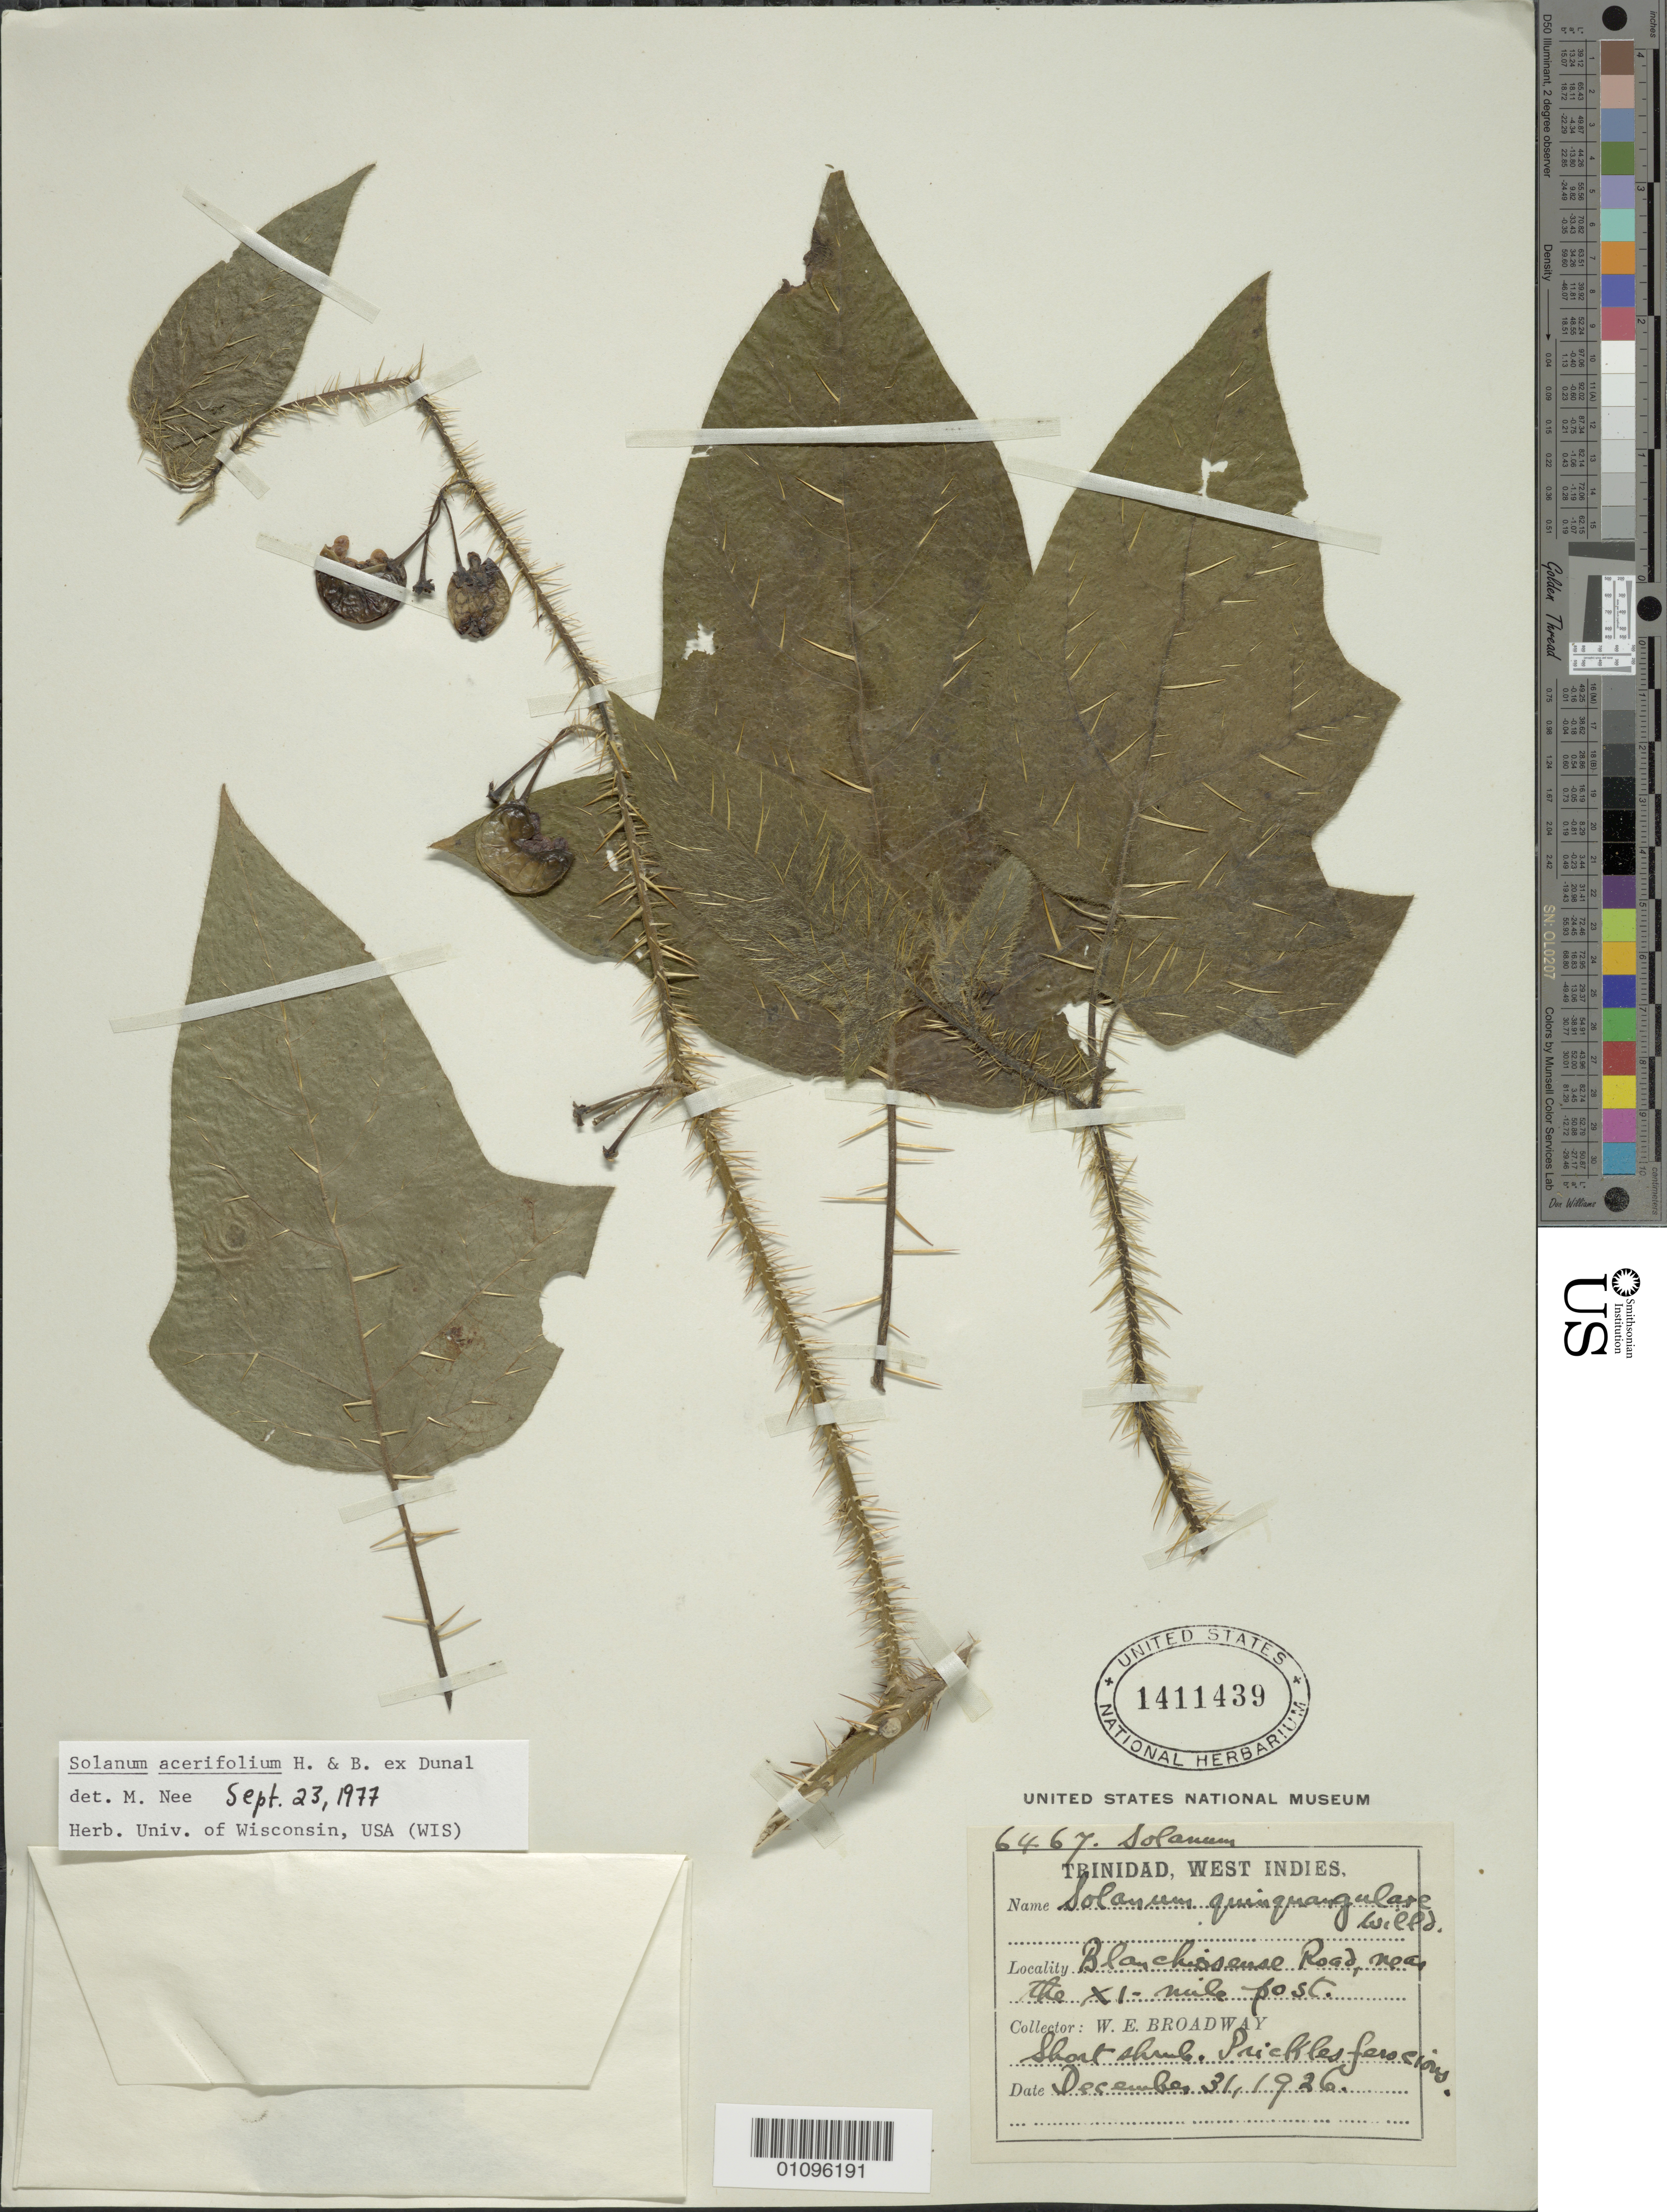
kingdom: Plantae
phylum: Tracheophyta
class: Magnoliopsida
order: Solanales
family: Solanaceae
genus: Solanum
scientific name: Solanum acerifolium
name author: Humb. & Bonpl. ex Dunal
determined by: Nee, Michael H.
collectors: W. E. Broadway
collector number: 6467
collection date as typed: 31 Dec 1926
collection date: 1926-12-31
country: Trinidad and Tobago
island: Trinidad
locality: Blanchiosseuse Road, near the XI mile post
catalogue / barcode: US 1411439